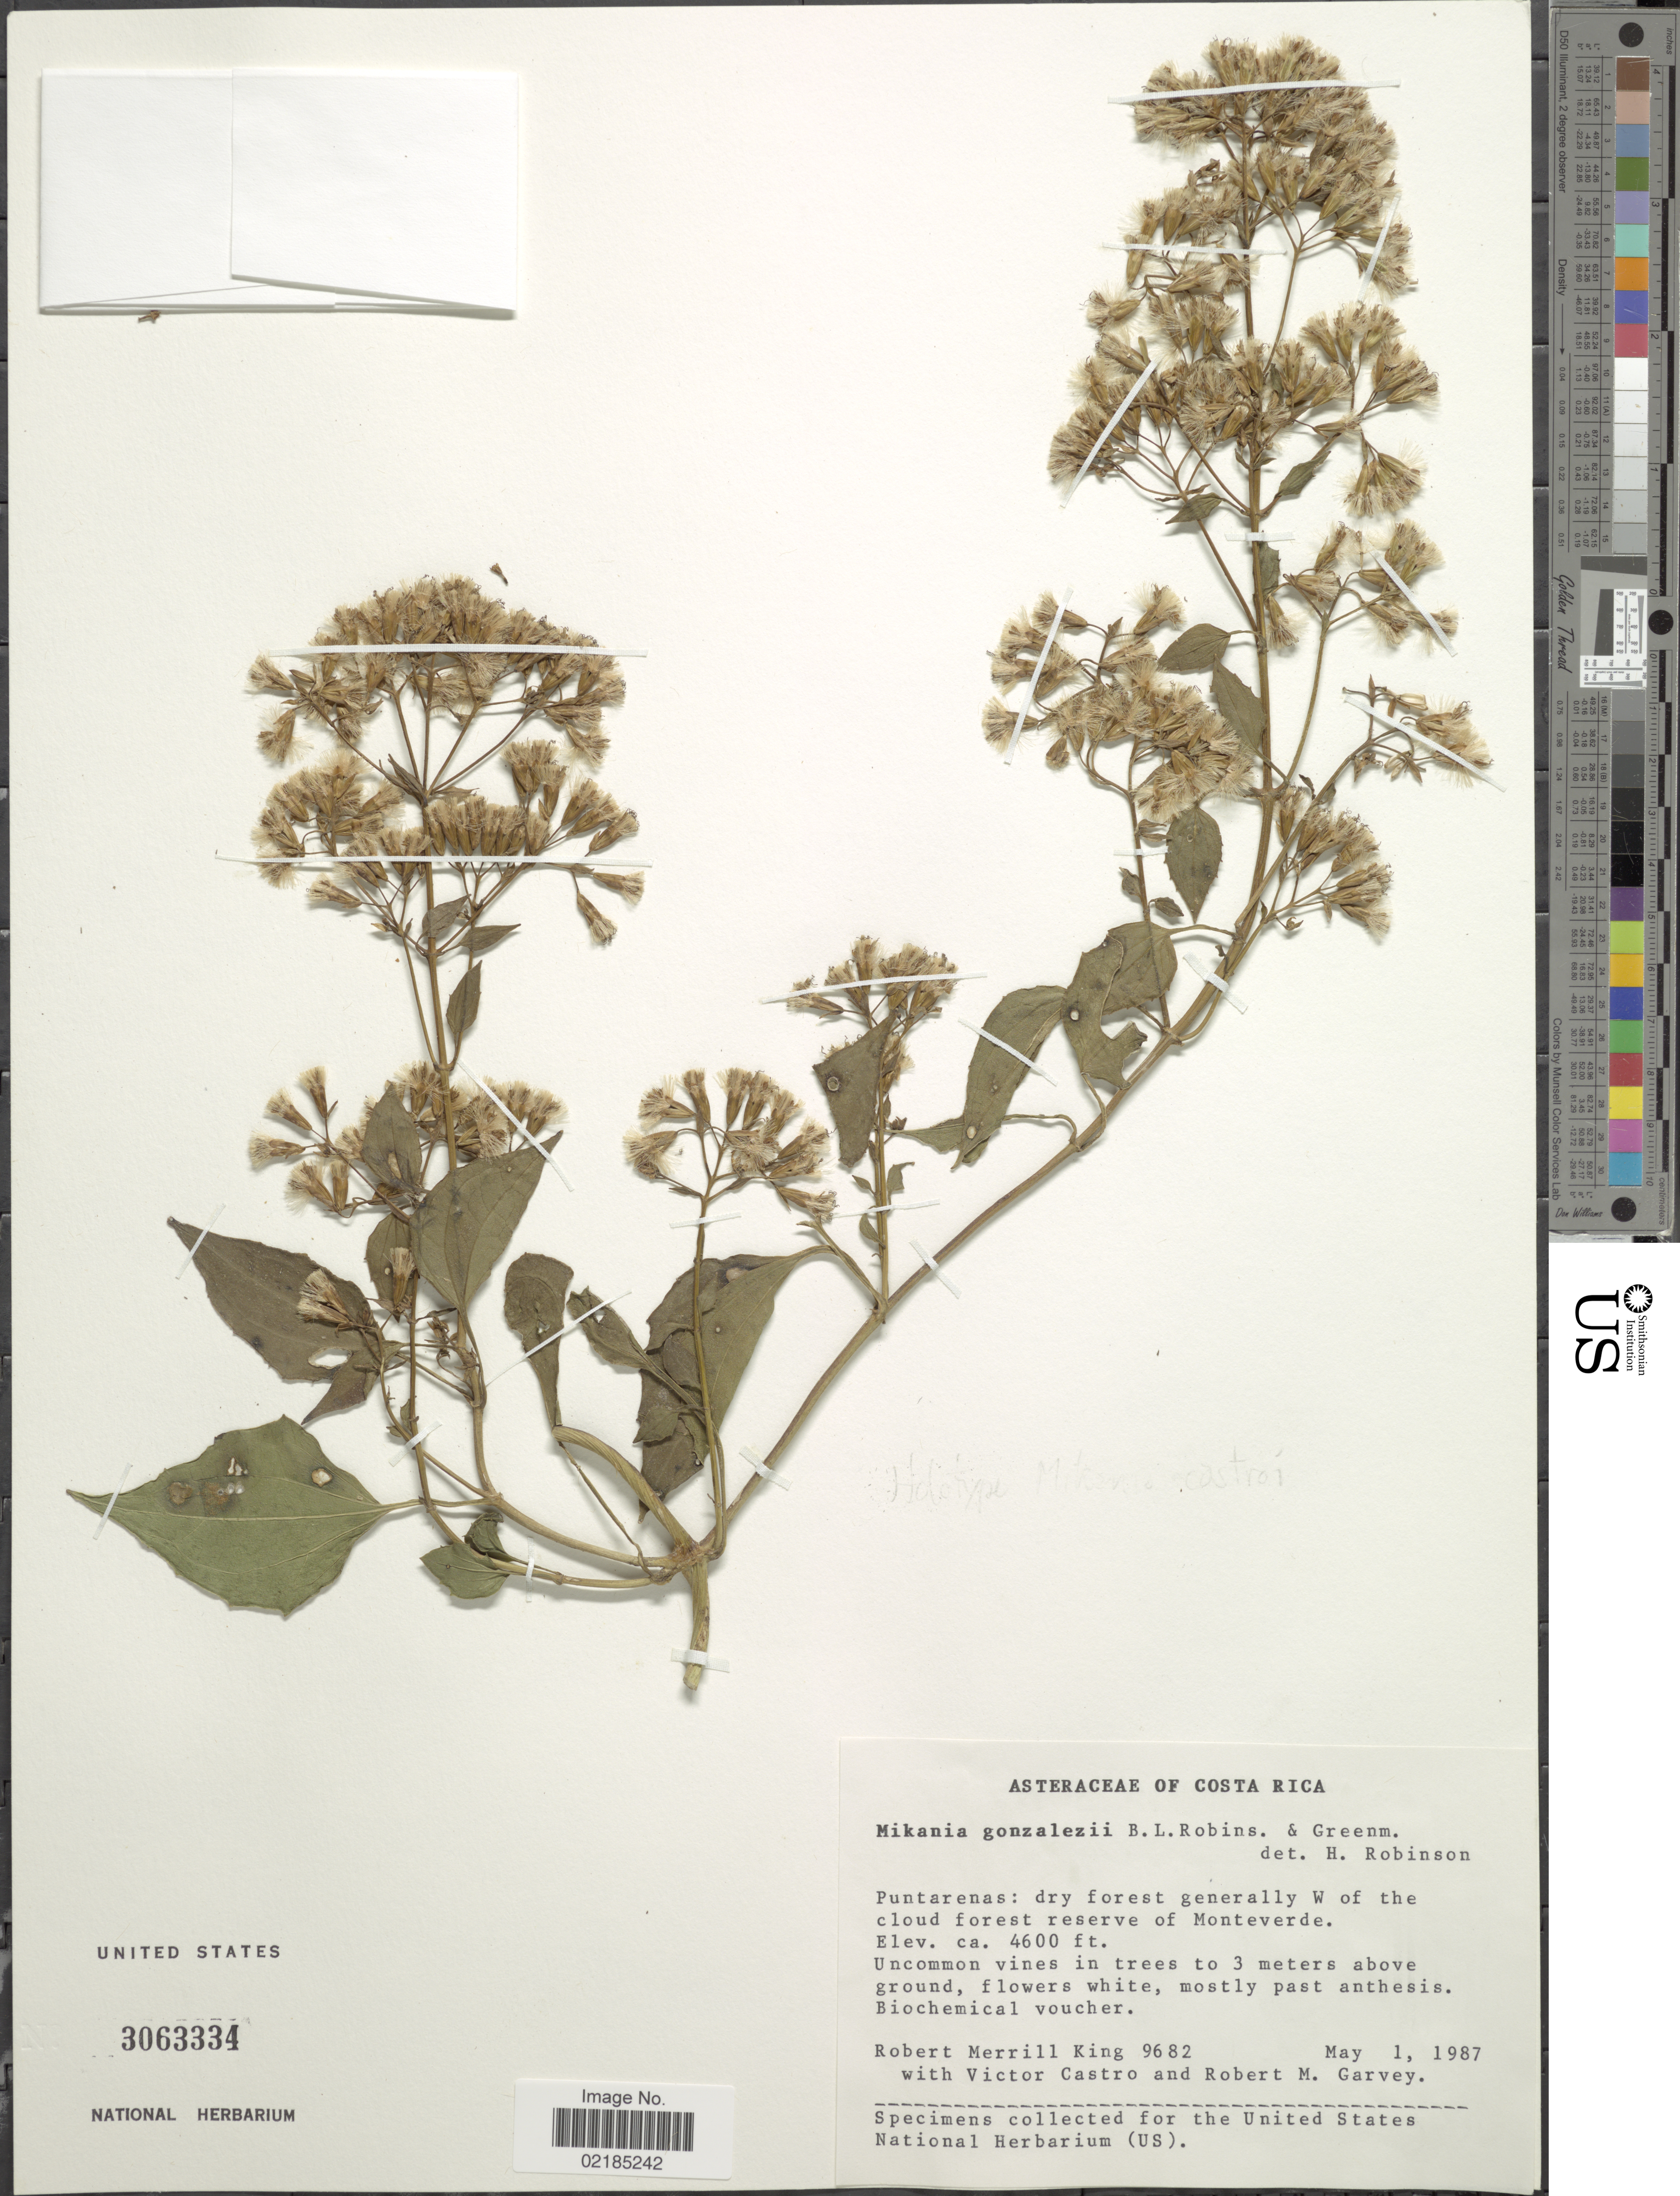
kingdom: Plantae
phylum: Tracheophyta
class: Magnoliopsida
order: Asterales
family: Asteraceae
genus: Mikania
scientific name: Mikania gonzalesii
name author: B.L. Rob. & Greenm.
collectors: R. M. King, V. Castro & R. Garvey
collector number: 9682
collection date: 1987-05-01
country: Costa Rica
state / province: Puntarenas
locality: W side of the cloud forest reserve of Monteverde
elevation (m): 1402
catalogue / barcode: US 3063334